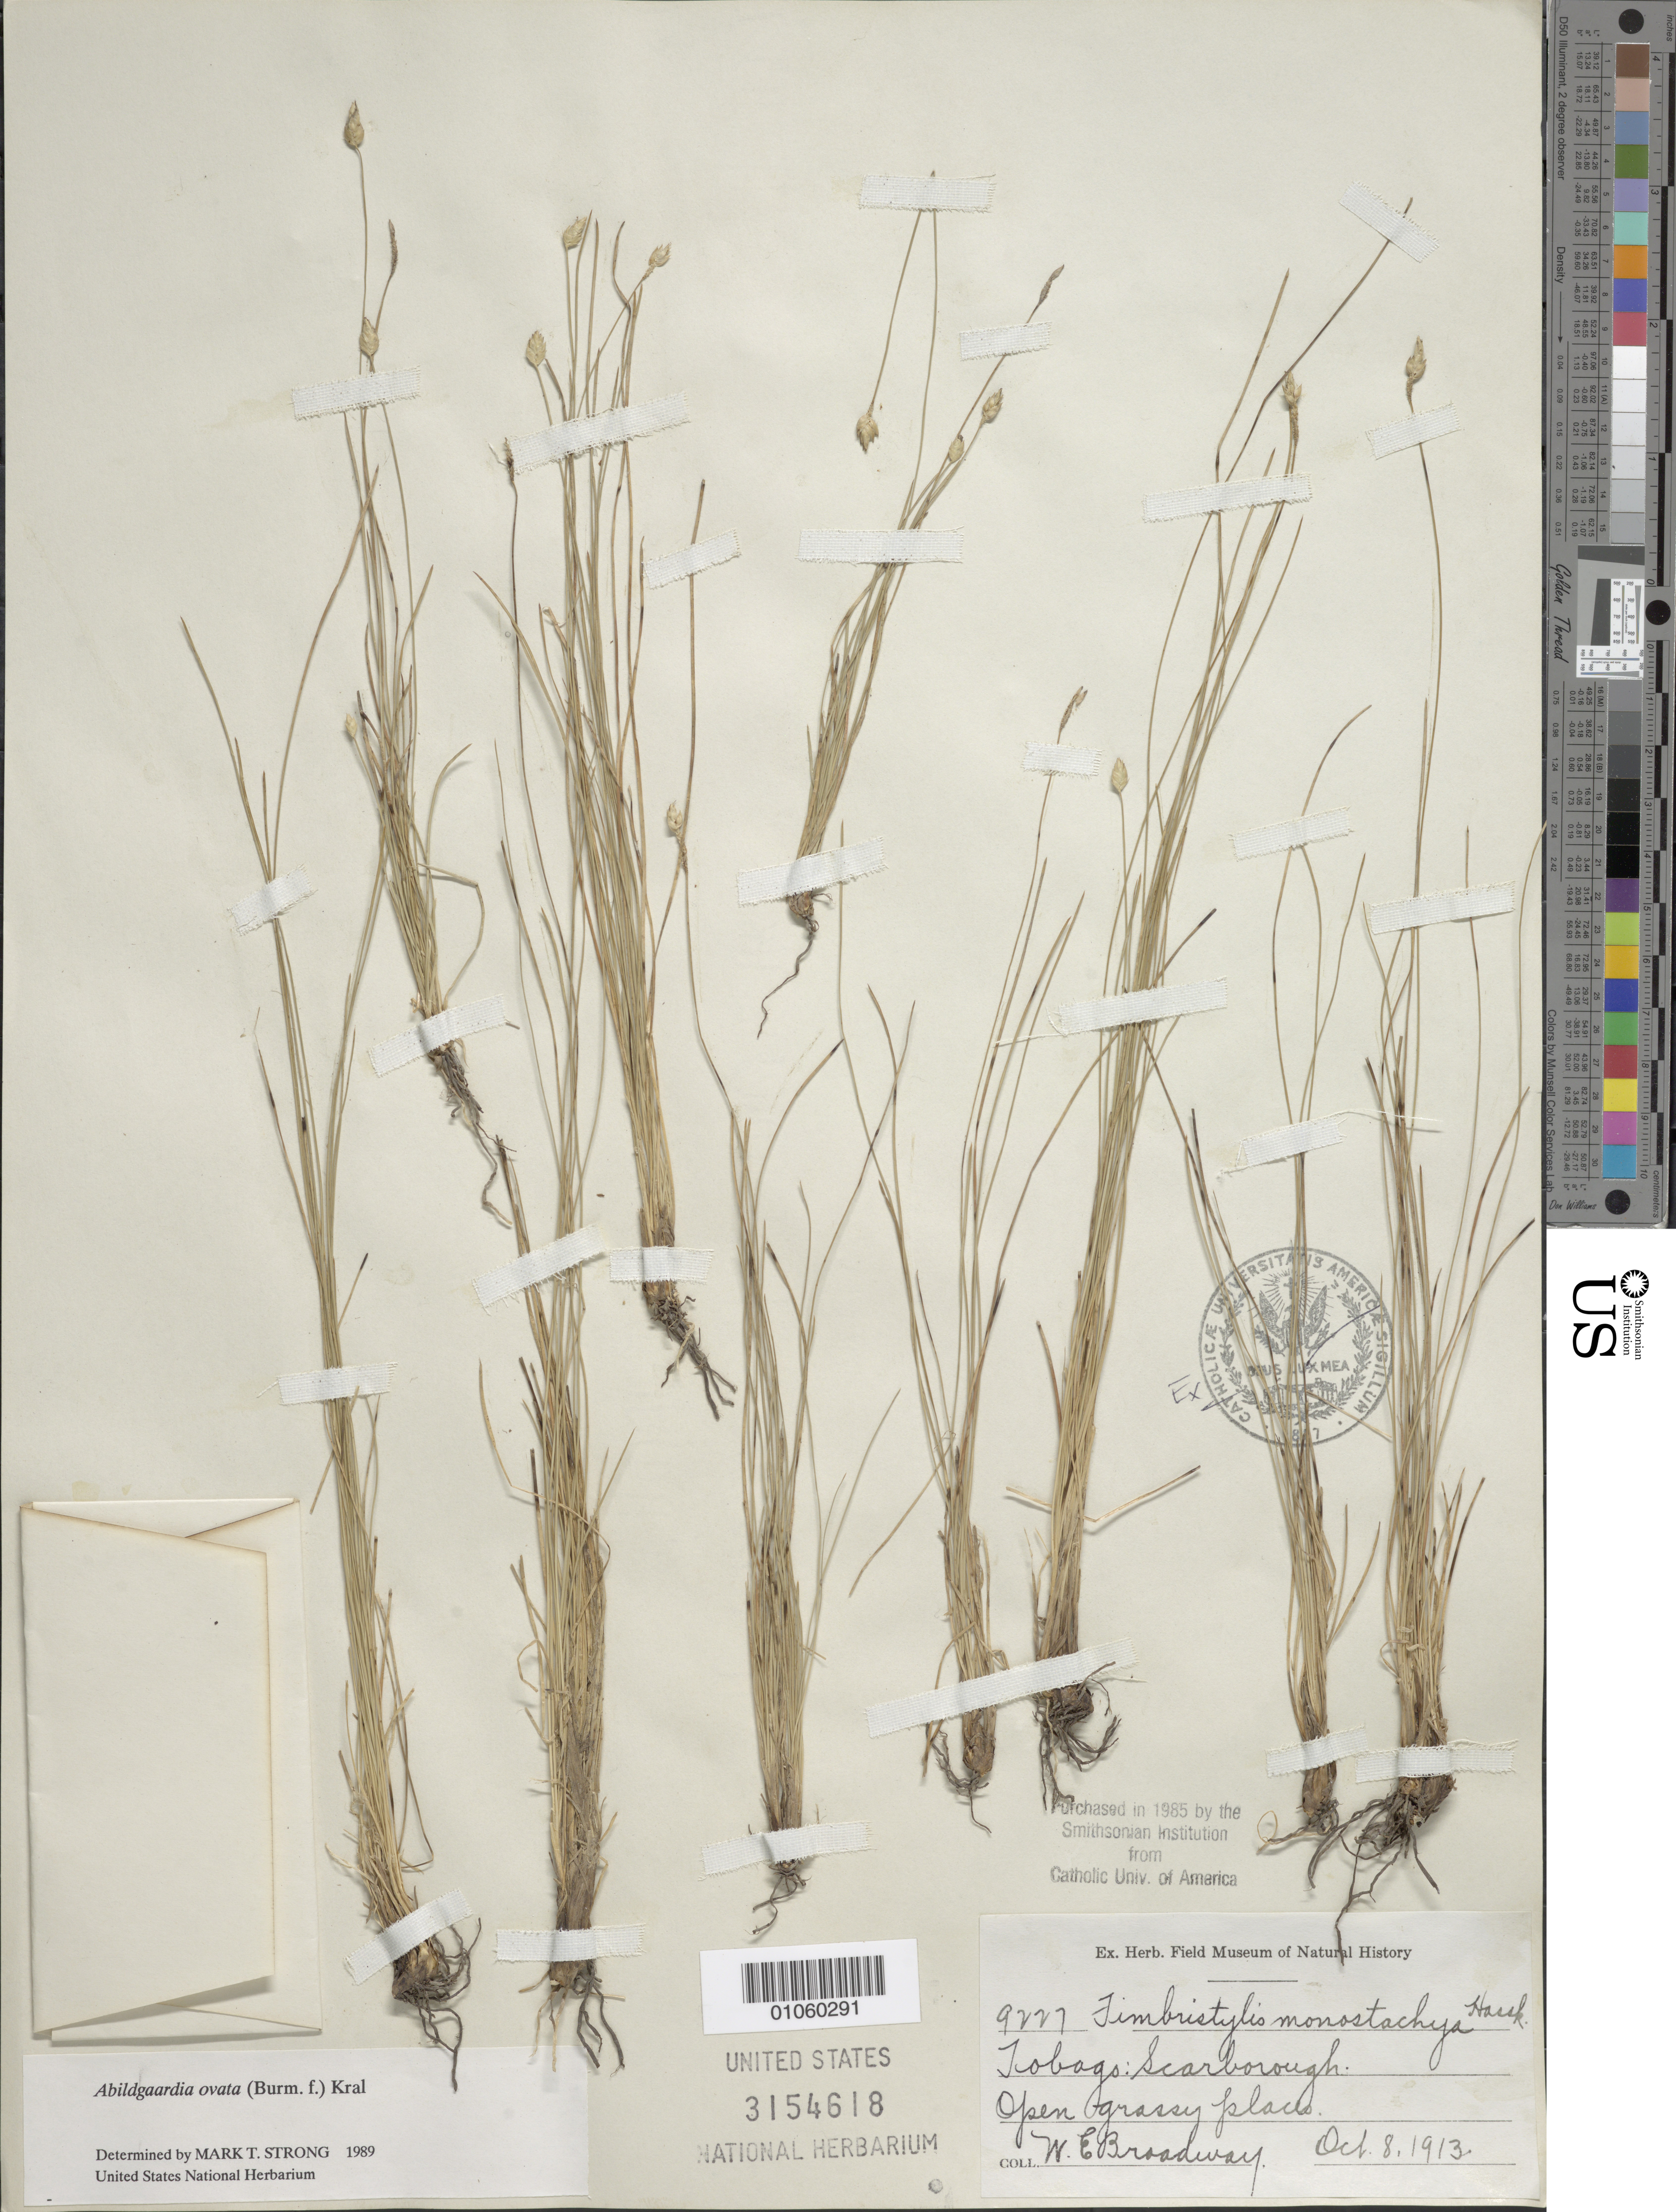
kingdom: Plantae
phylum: Tracheophyta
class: Liliopsida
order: Poales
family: Cyperaceae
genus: Abildgaardia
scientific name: Abildgaardia ovata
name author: (Burm. f.) Kral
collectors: W. E. Broadway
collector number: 9227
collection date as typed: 08 Oct 1913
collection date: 1913-10-08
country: Trinidad and Tobago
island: Tobago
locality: Scarborough.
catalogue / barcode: US 3154618